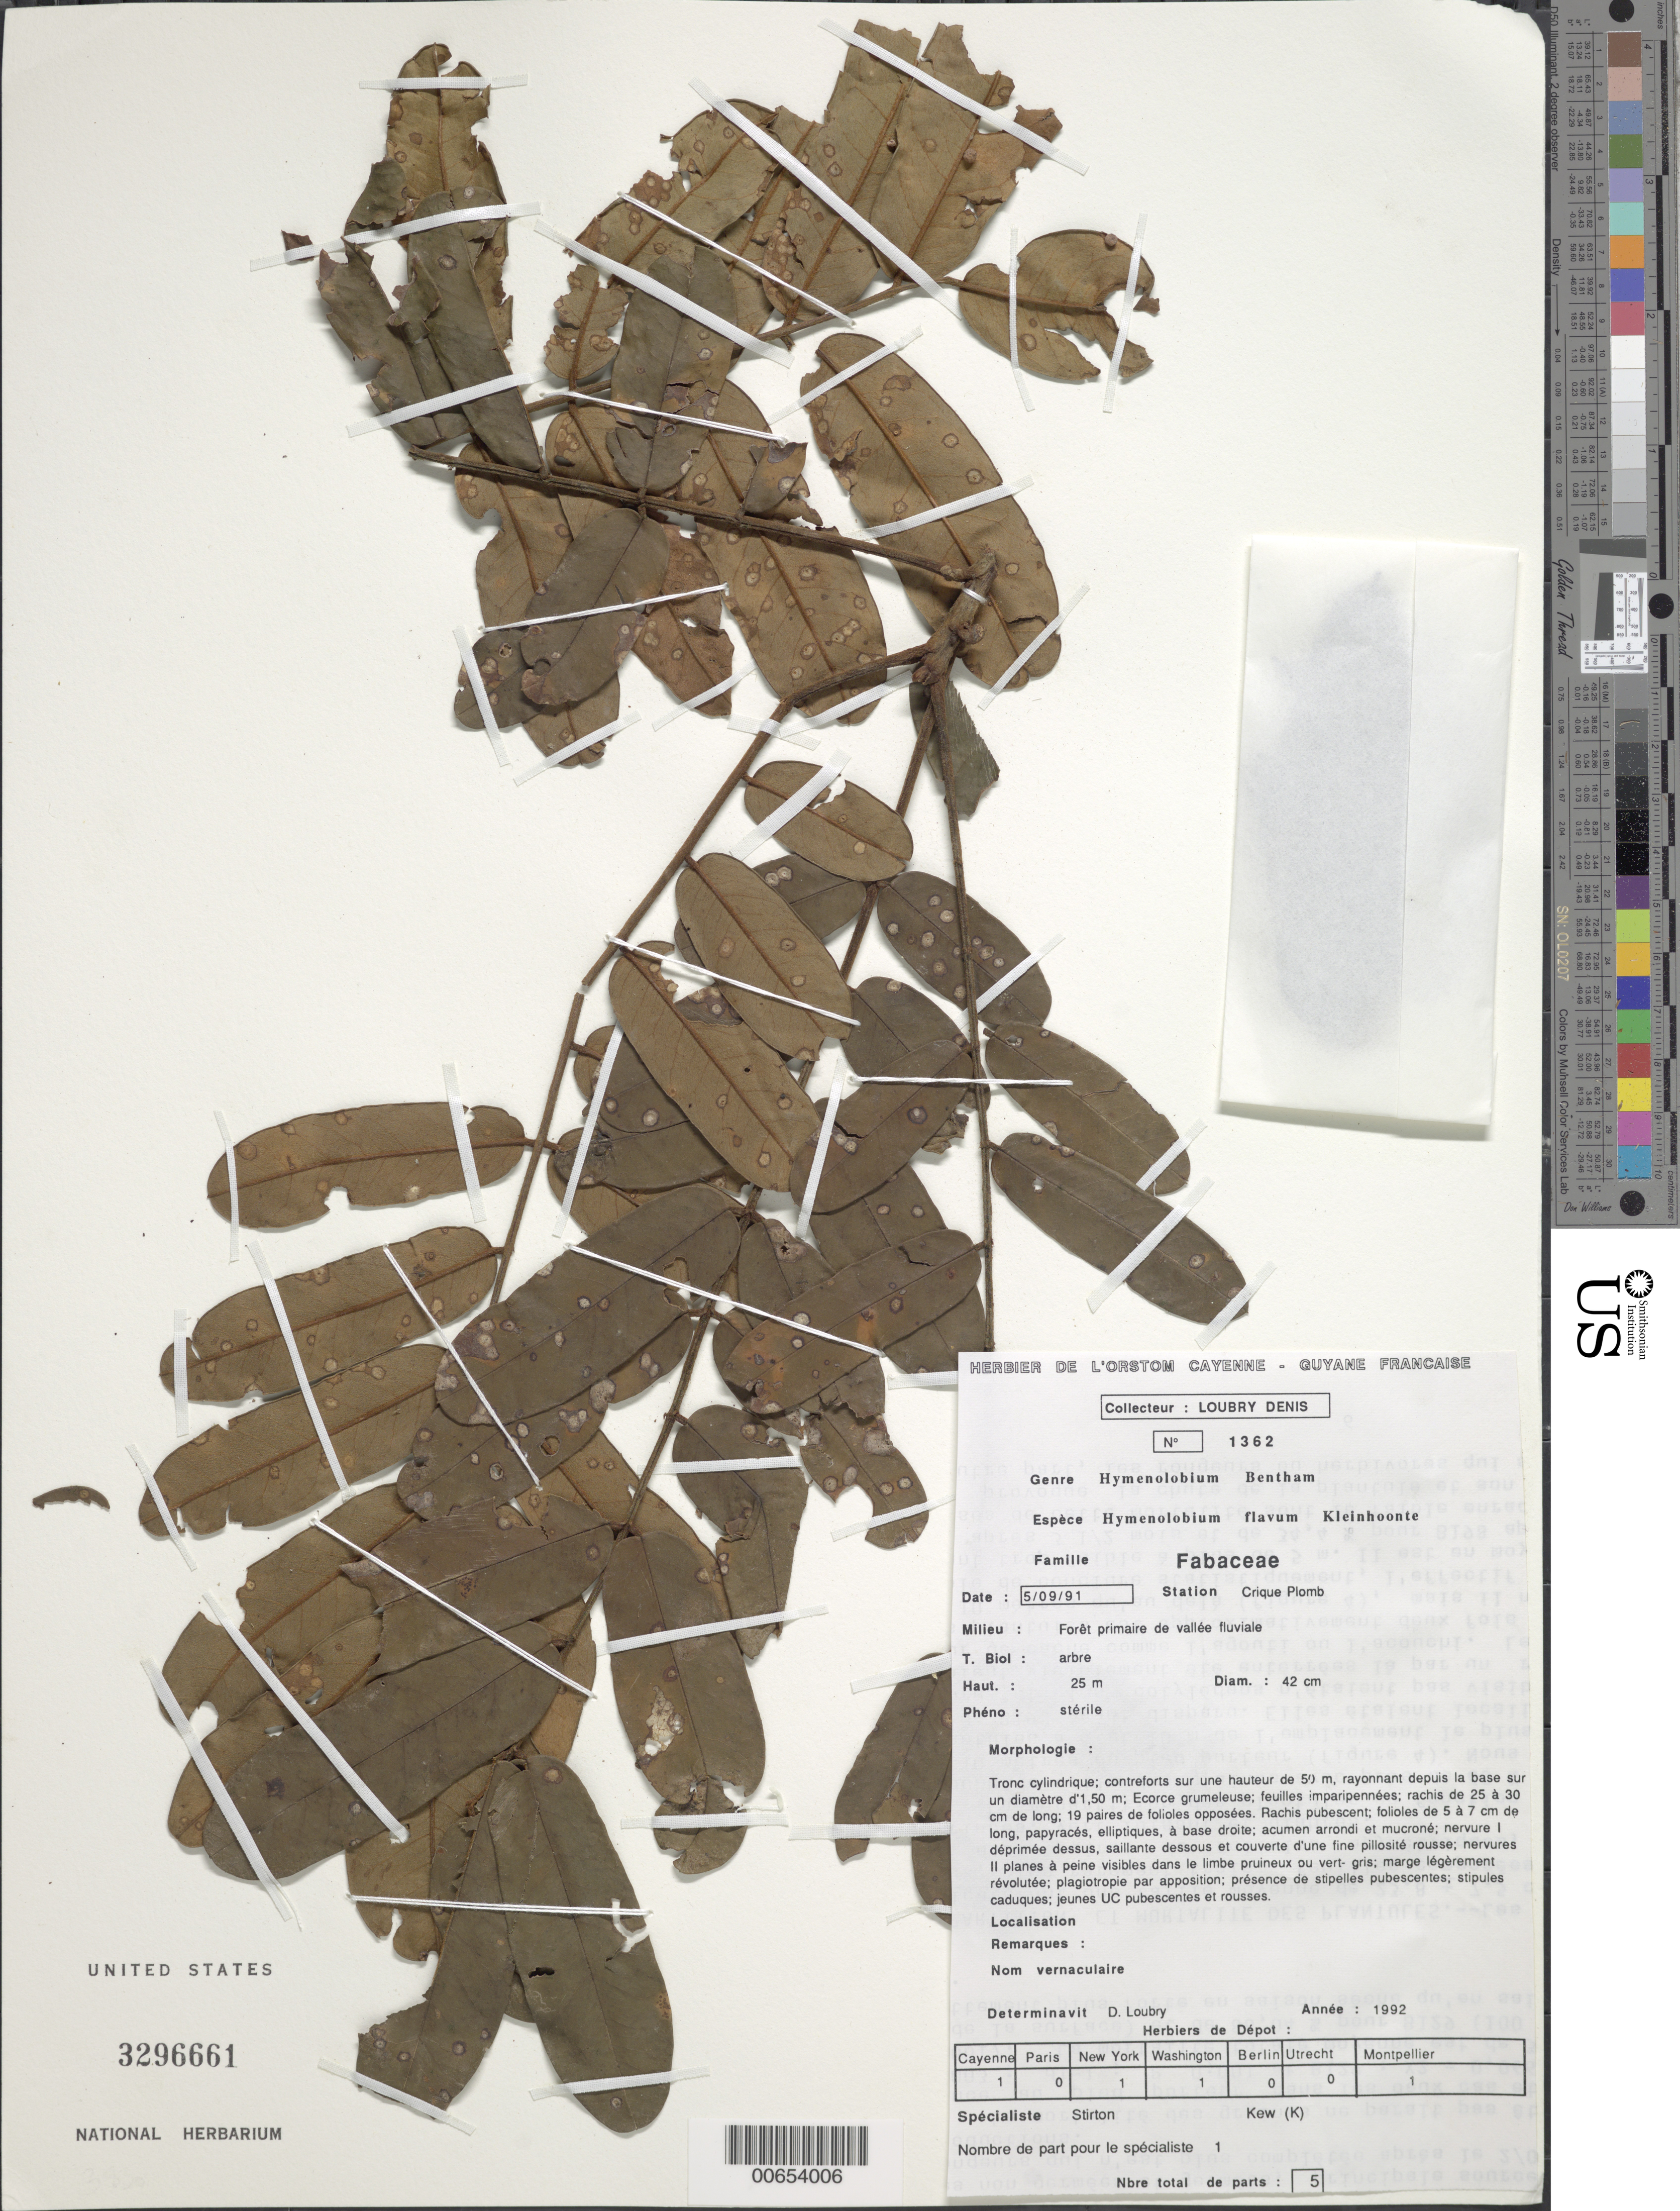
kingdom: Plantae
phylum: Tracheophyta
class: Magnoliopsida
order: Fabales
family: Fabaceae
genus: Hymenolobium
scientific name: Hymenolobium flavum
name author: Kleinhoonte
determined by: Loubry, D.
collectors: D. Loubry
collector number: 1362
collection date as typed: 5-Sep-91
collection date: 1991-09-05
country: French Guiana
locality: Crique Plomb, Bassin du Sinnamary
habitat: Primary forest of river valley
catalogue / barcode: US 3296661